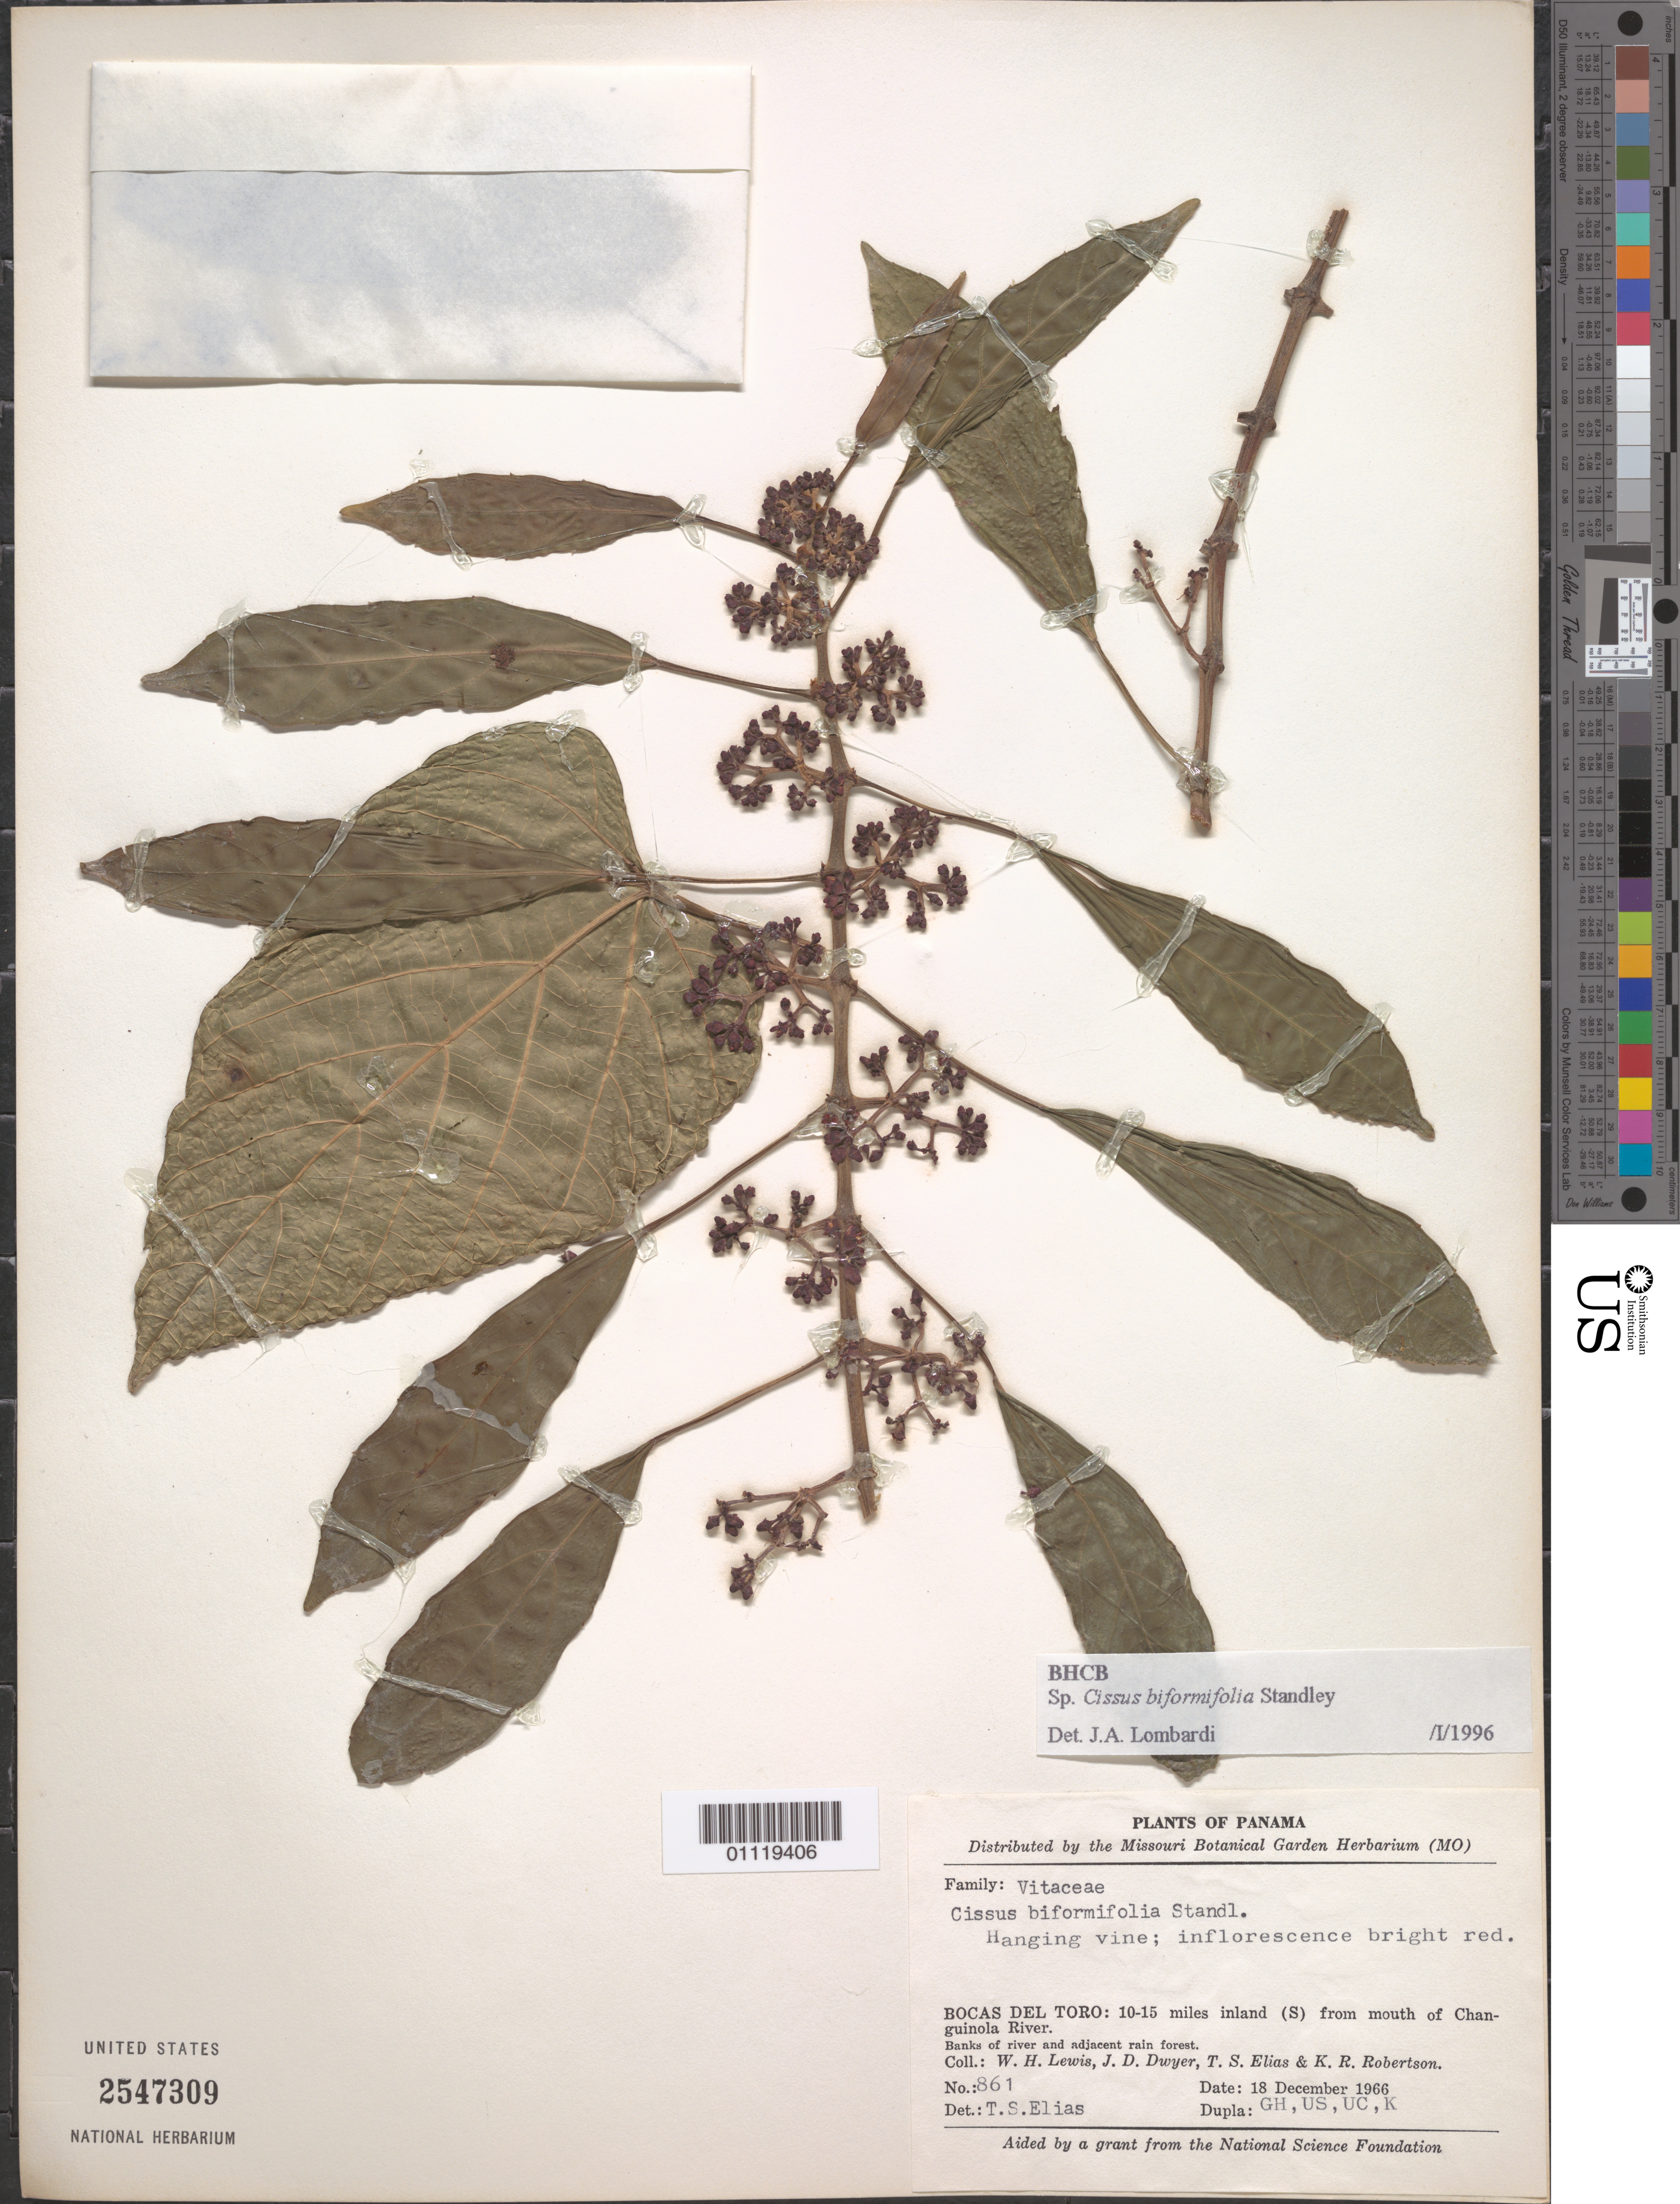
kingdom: Plantae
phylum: Tracheophyta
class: Magnoliopsida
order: Vitales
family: Vitaceae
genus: Cissus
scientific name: Cissus biformifolia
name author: Standl.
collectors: W. H. Lewis, J. D. Dwyer, T. S. Elias & K. R. Robertson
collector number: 861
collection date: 1966-12-18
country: Panama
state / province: Bocas del Toro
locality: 10 - 15 mi inland (S) from mouth of Changuinola River.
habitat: Banks of river and adjacent rain forest.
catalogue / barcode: US 2547309